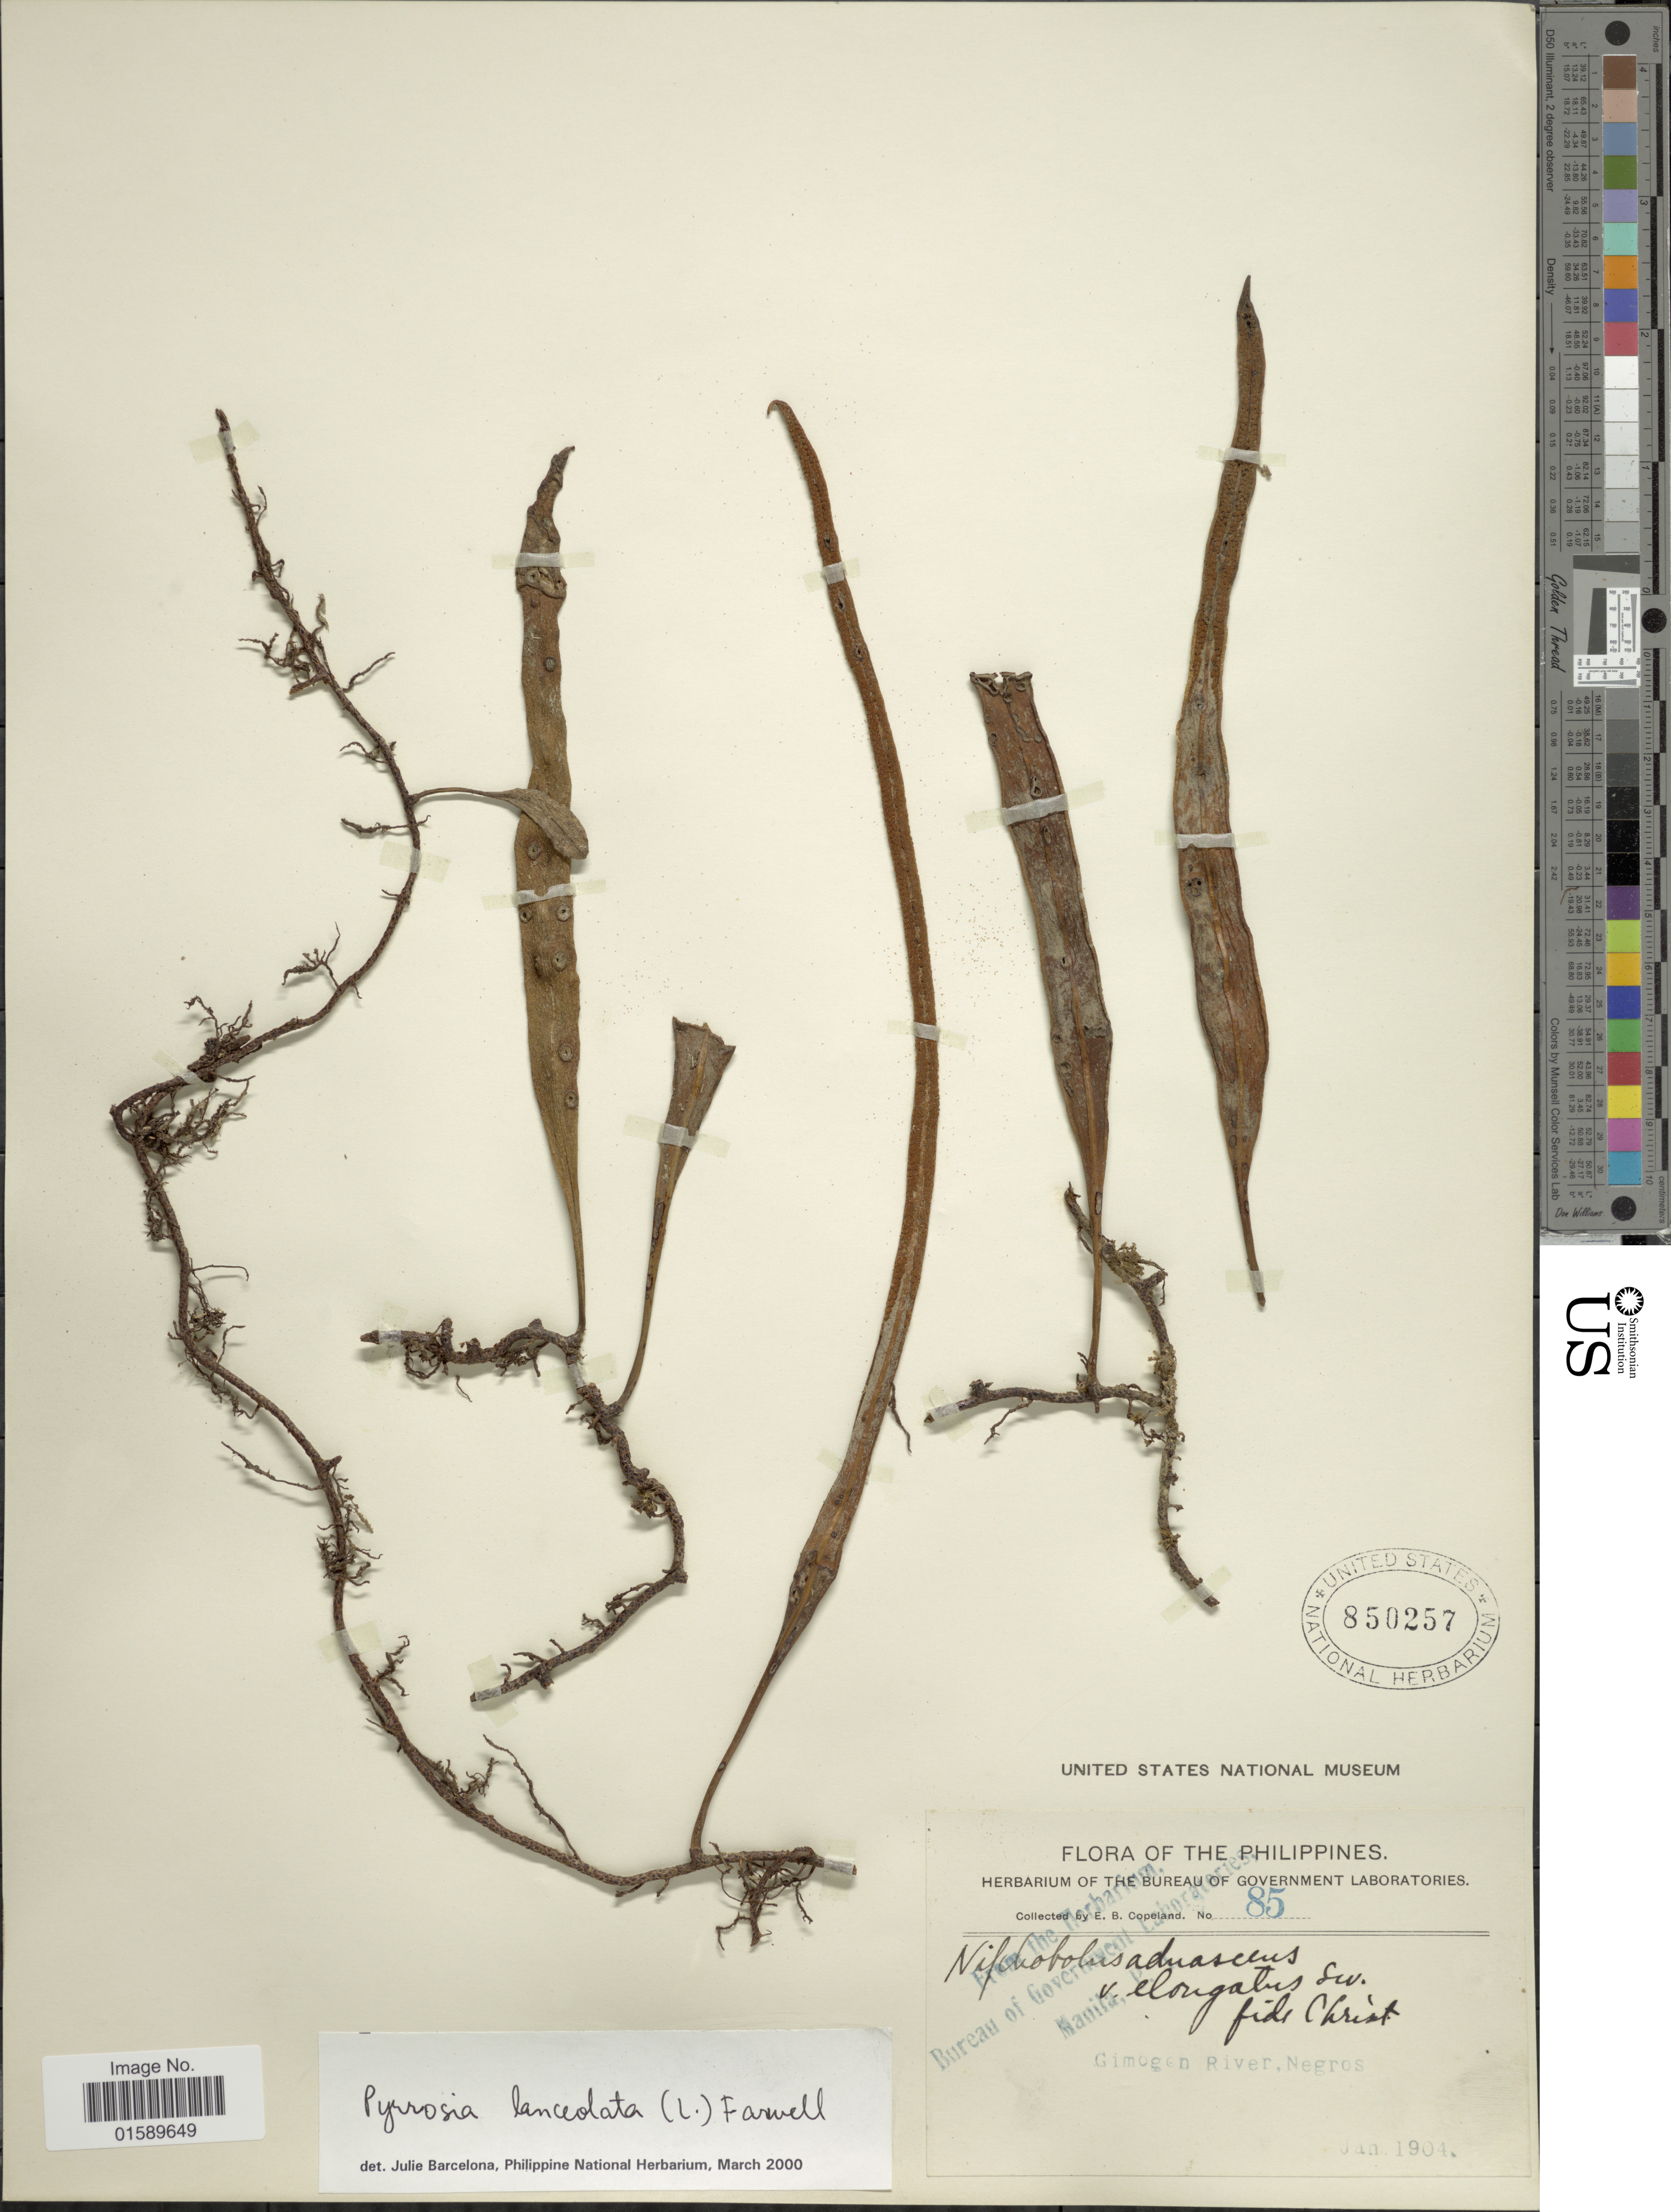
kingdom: Plantae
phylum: Tracheophyta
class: Polypodiopsida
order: Polypodiales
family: Polypodiaceae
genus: Pyrrosia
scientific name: Pyrrosia lanceolata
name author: (L.) Farw.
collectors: E. B. Copeland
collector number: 85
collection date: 1904-01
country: Philippines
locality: Gimogon River, Negros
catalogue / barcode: US 850257